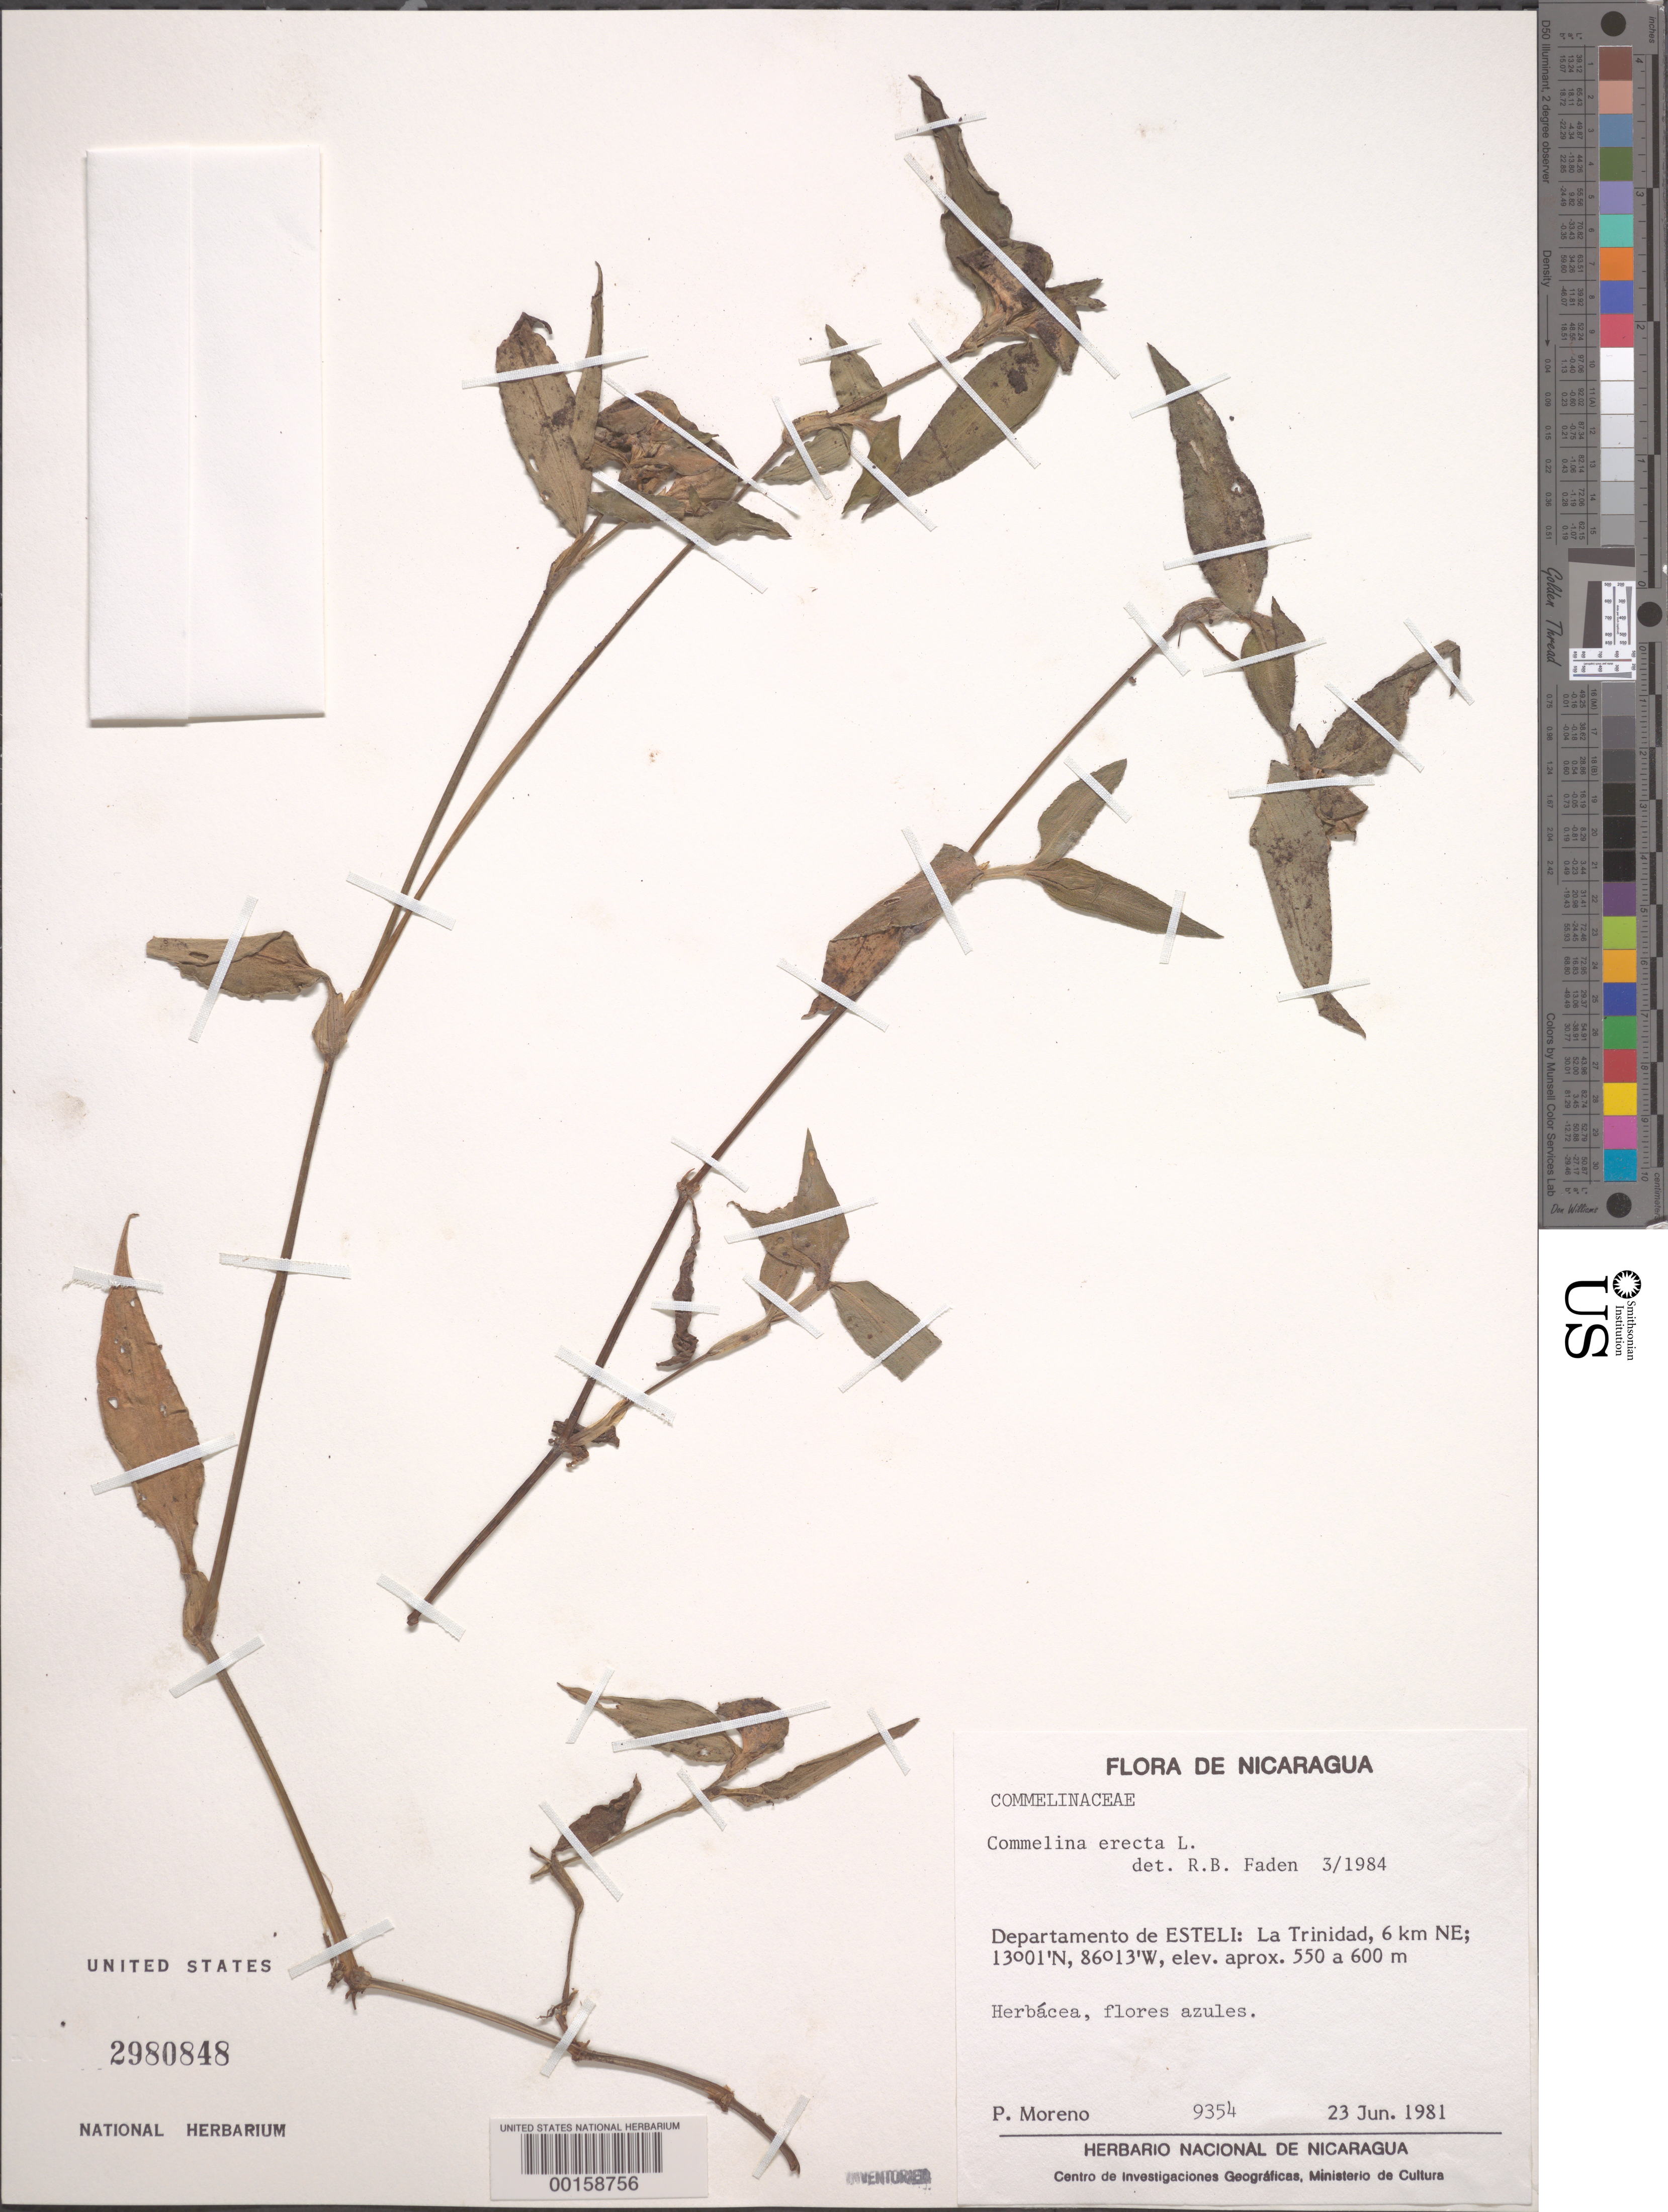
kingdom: Plantae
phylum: Tracheophyta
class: Liliopsida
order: Commelinales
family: Commelinaceae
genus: Commelina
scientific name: Commelina erecta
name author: L.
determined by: Faden, Robert B., (US), Smithsonian Institution - National Museum of Natural History (UNITED STATES)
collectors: P. Moreno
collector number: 9354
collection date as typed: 23 Jun 1981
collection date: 1981-06-23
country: Nicaragua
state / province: Estelí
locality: La trinidad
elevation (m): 550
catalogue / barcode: US 2980848